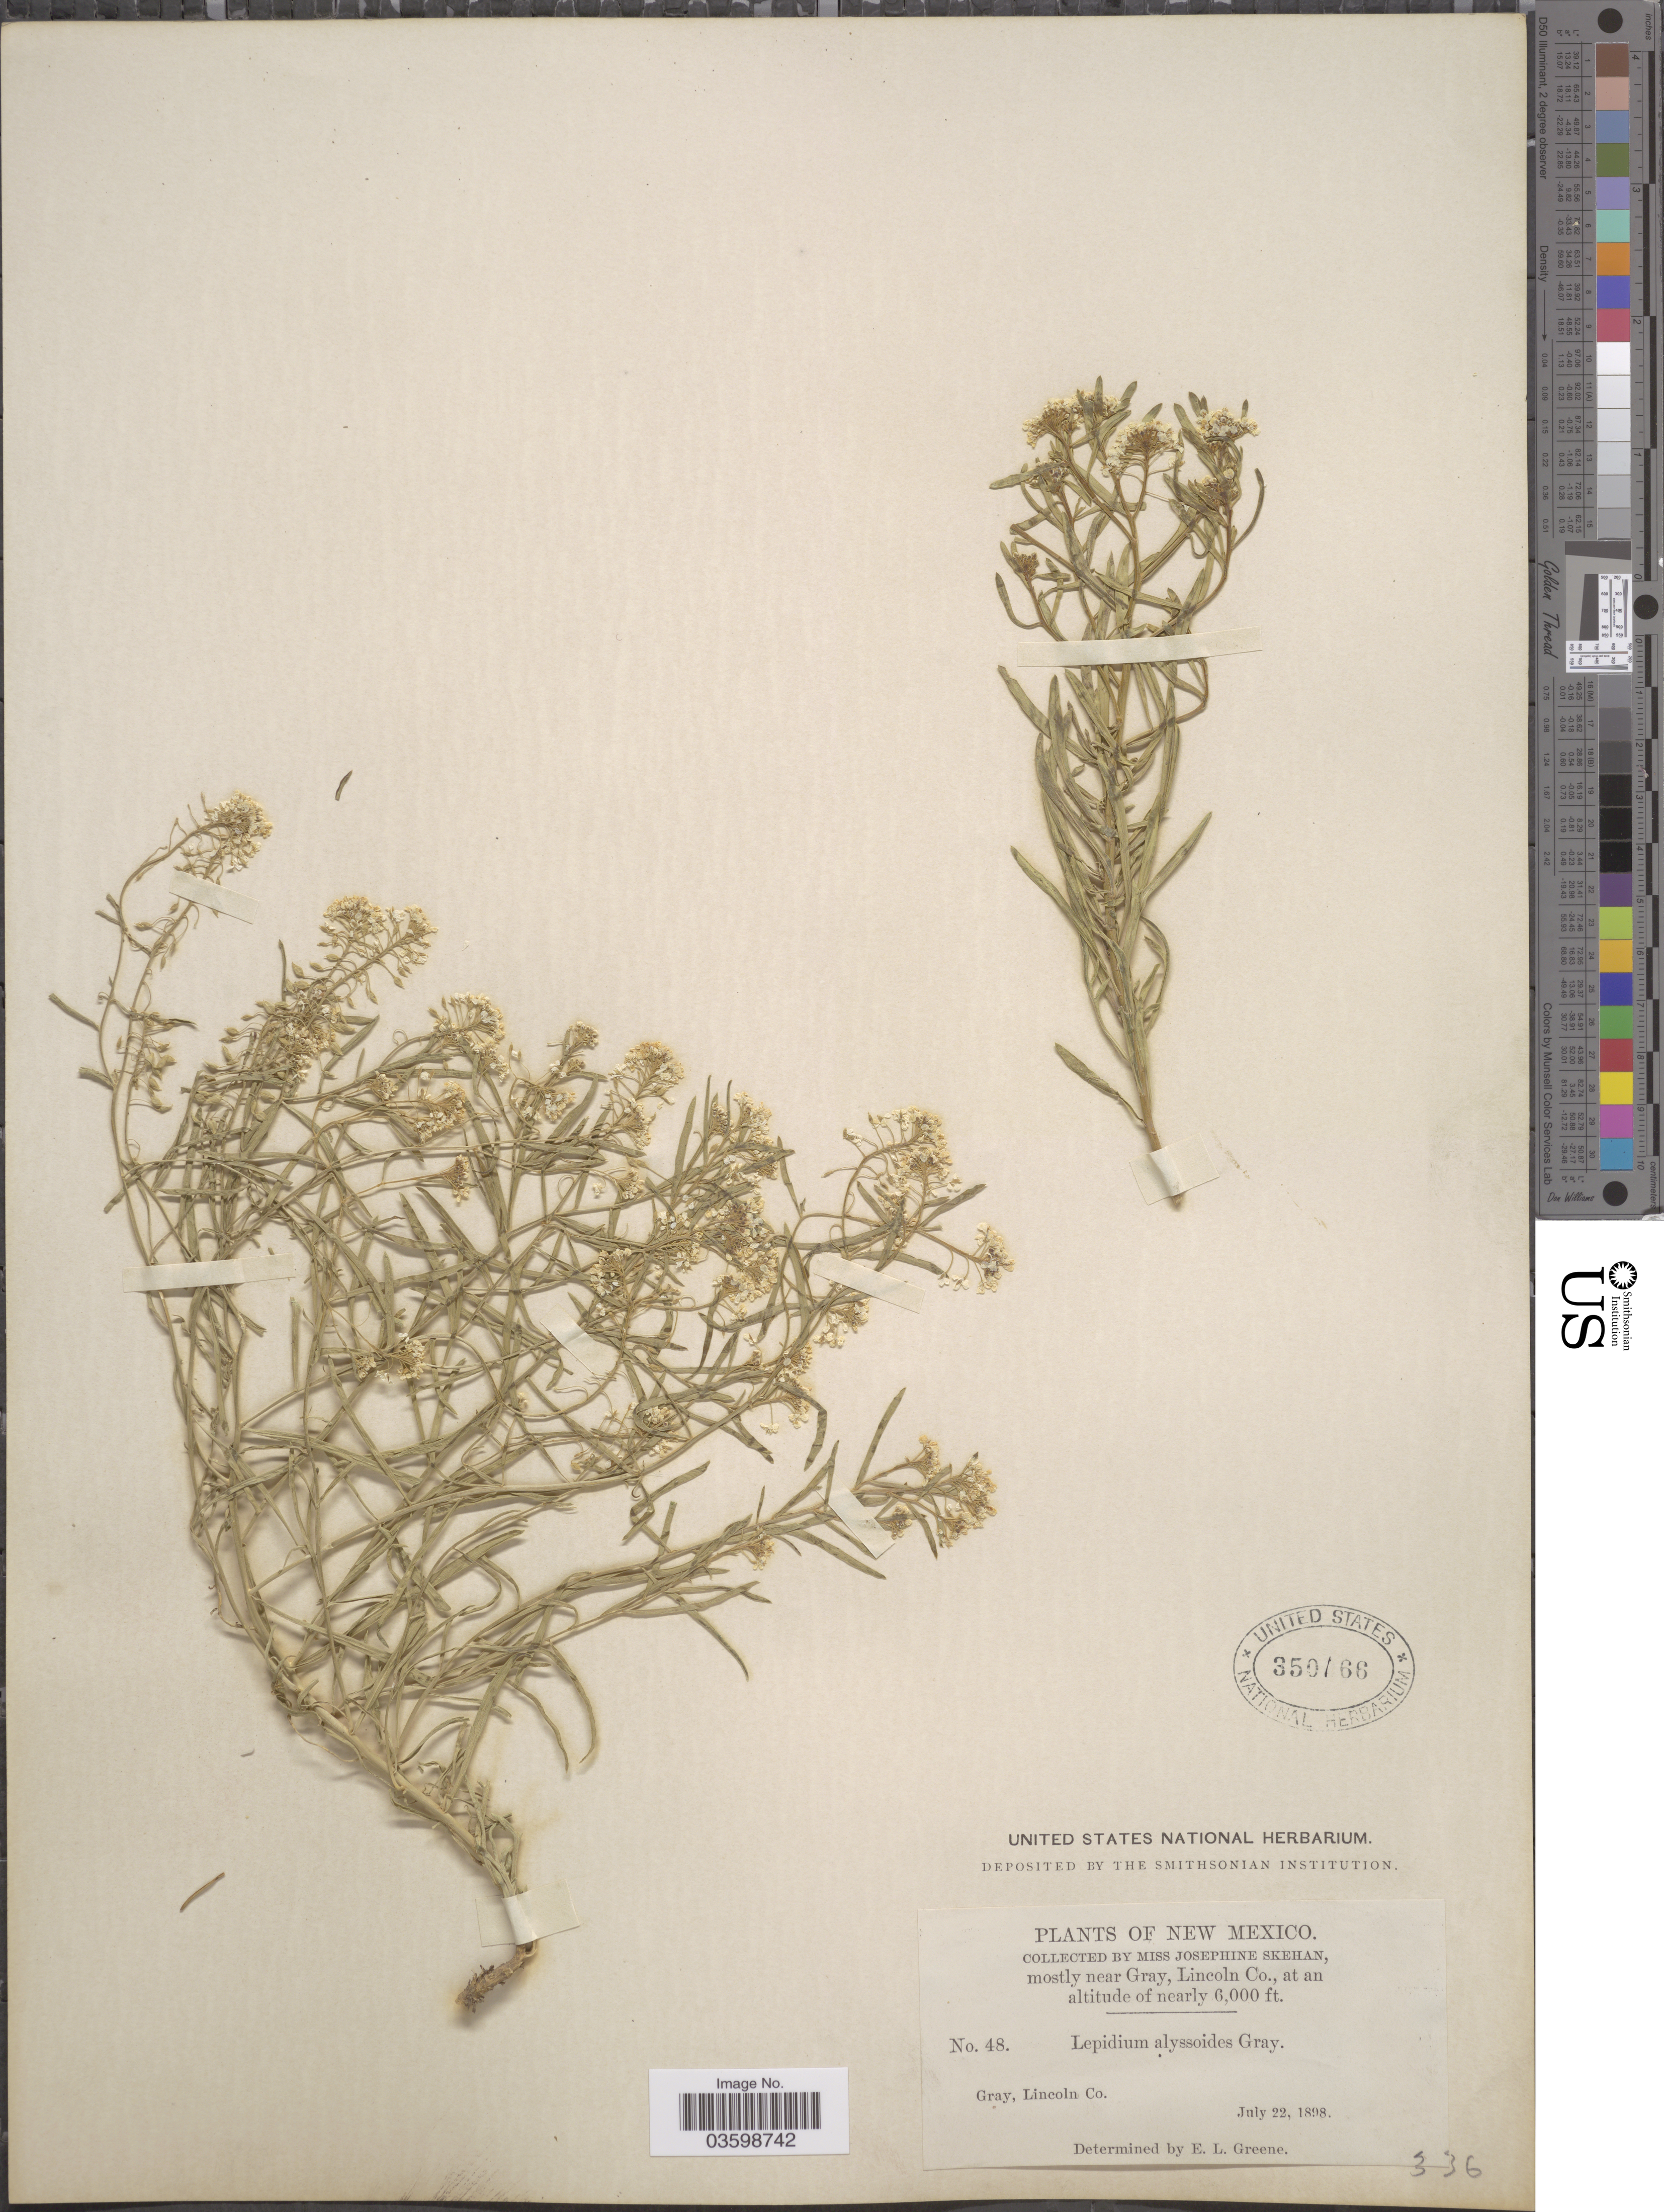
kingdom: Plantae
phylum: Tracheophyta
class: Magnoliopsida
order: Brassicales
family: Brassicaceae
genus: Lepidium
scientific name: Lepidium montanum var. alyssoides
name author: (A. Gray) M.E. Jones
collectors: J. Skehan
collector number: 48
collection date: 1898-07-22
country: United States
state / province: New Mexico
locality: Mostly near Gray, Lincoln Co.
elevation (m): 1829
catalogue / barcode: US 350166